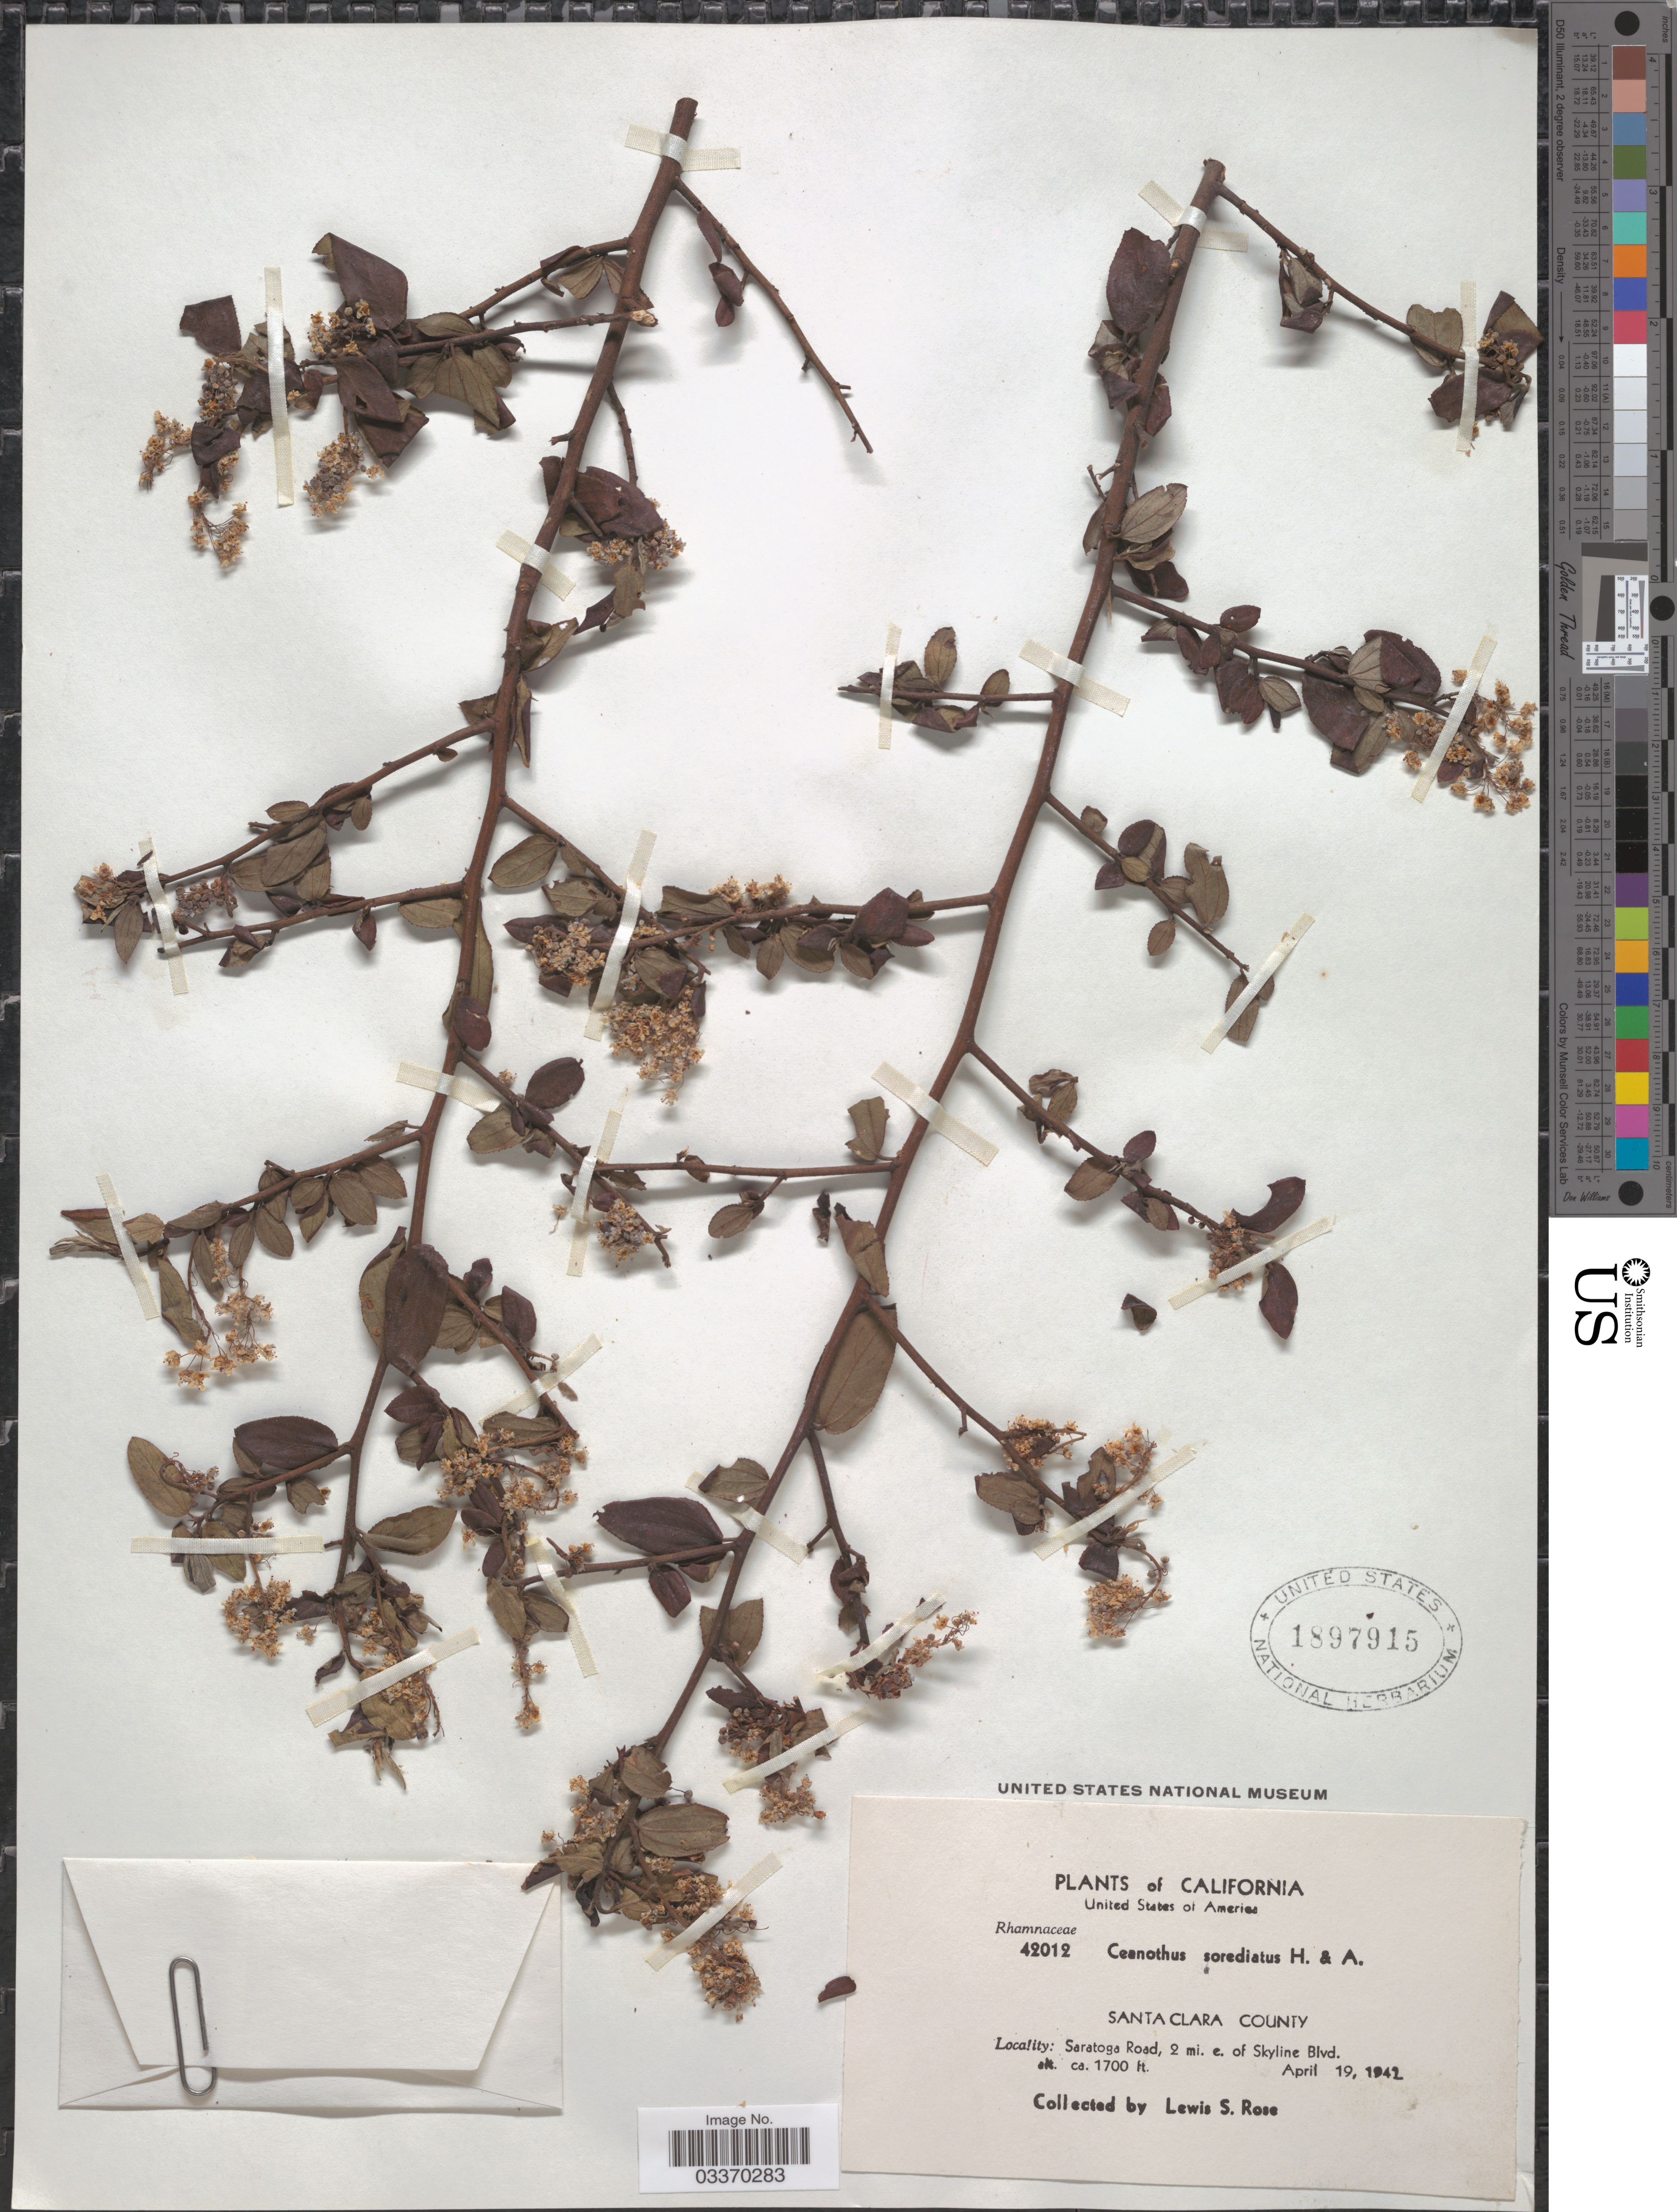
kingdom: Plantae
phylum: Tracheophyta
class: Magnoliopsida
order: Rosales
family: Rhamnaceae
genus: Ceanothus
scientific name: Ceanothus sorediatus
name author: Hook. & Arn.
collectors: L. S. Rose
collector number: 42012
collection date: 1942-04-19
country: United States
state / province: California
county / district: Santa Clara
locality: Santa Clara County, Saratoga Road, 2 mi. e. of Skyline Blvd.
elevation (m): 518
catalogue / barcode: US 1897915